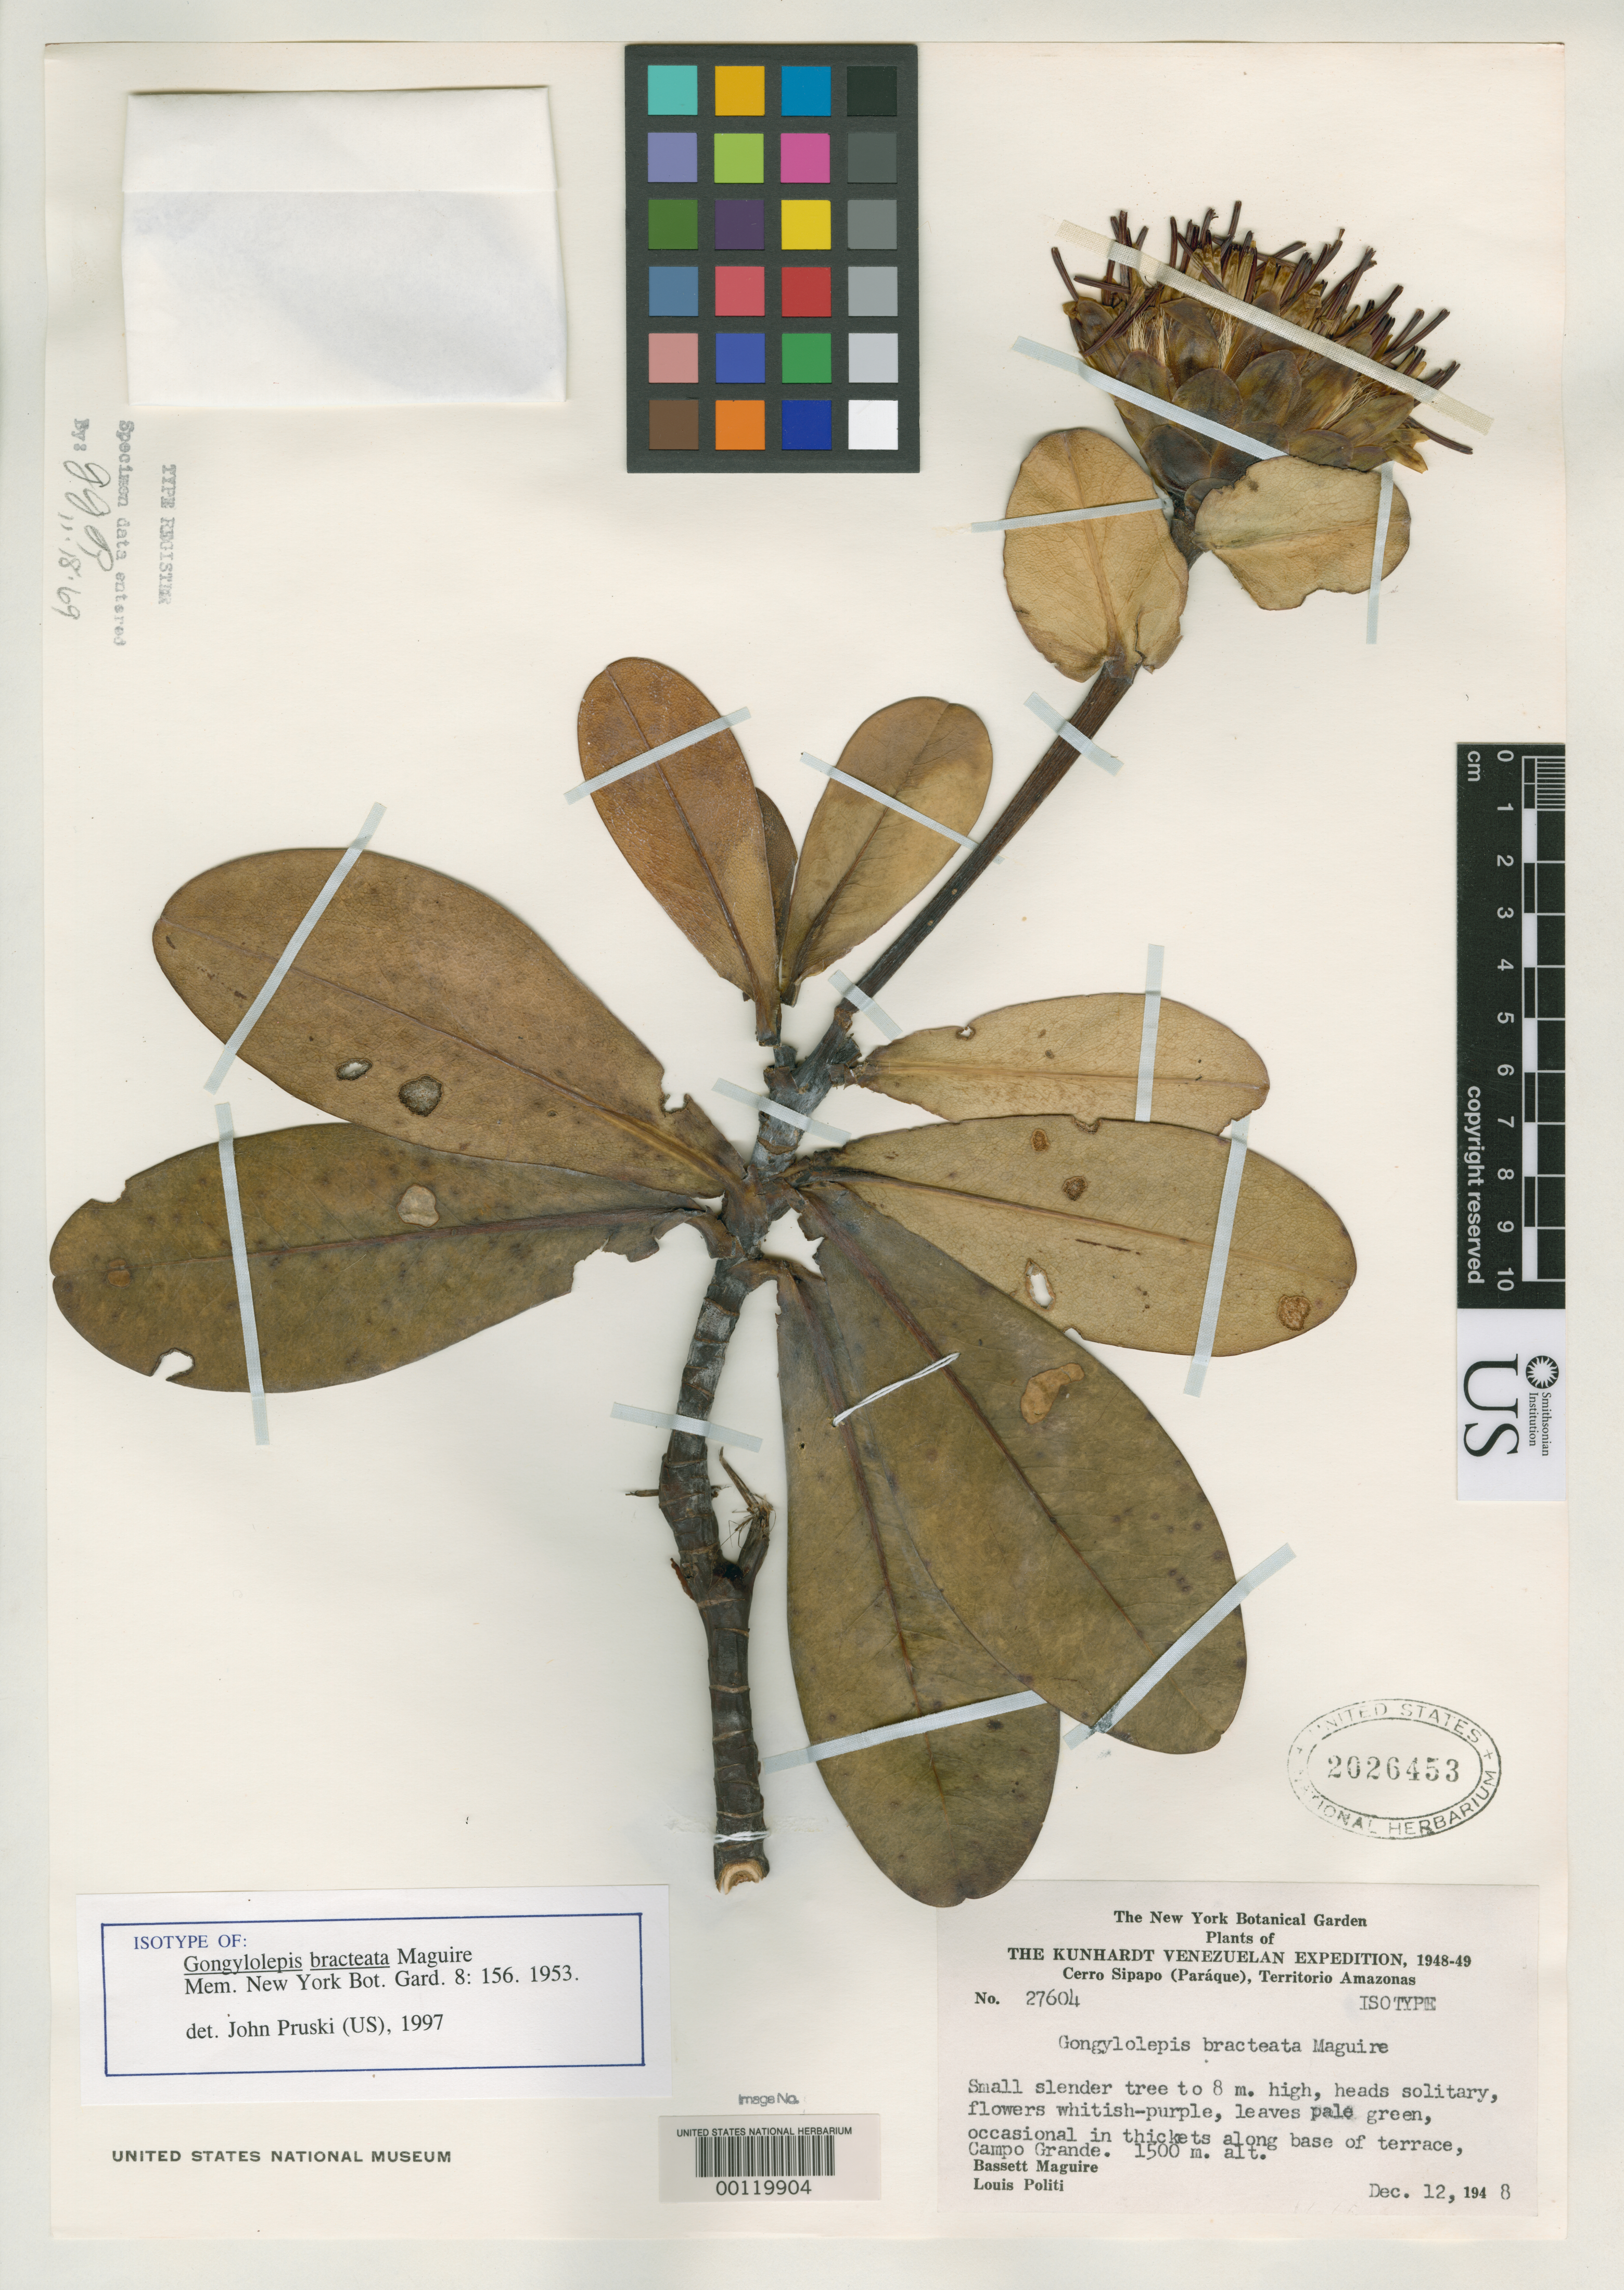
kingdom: Plantae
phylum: Tracheophyta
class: Magnoliopsida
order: Asterales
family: Asteraceae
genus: Gongylolepis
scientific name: Gongylolepis bracteata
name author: Maguire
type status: Isotype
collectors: B. Maguire & L. Politi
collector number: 27604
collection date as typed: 12 Dec 1948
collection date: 1948-12-12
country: Venezuela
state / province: Amazonas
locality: Cerro Sipapo.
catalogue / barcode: US 2026453